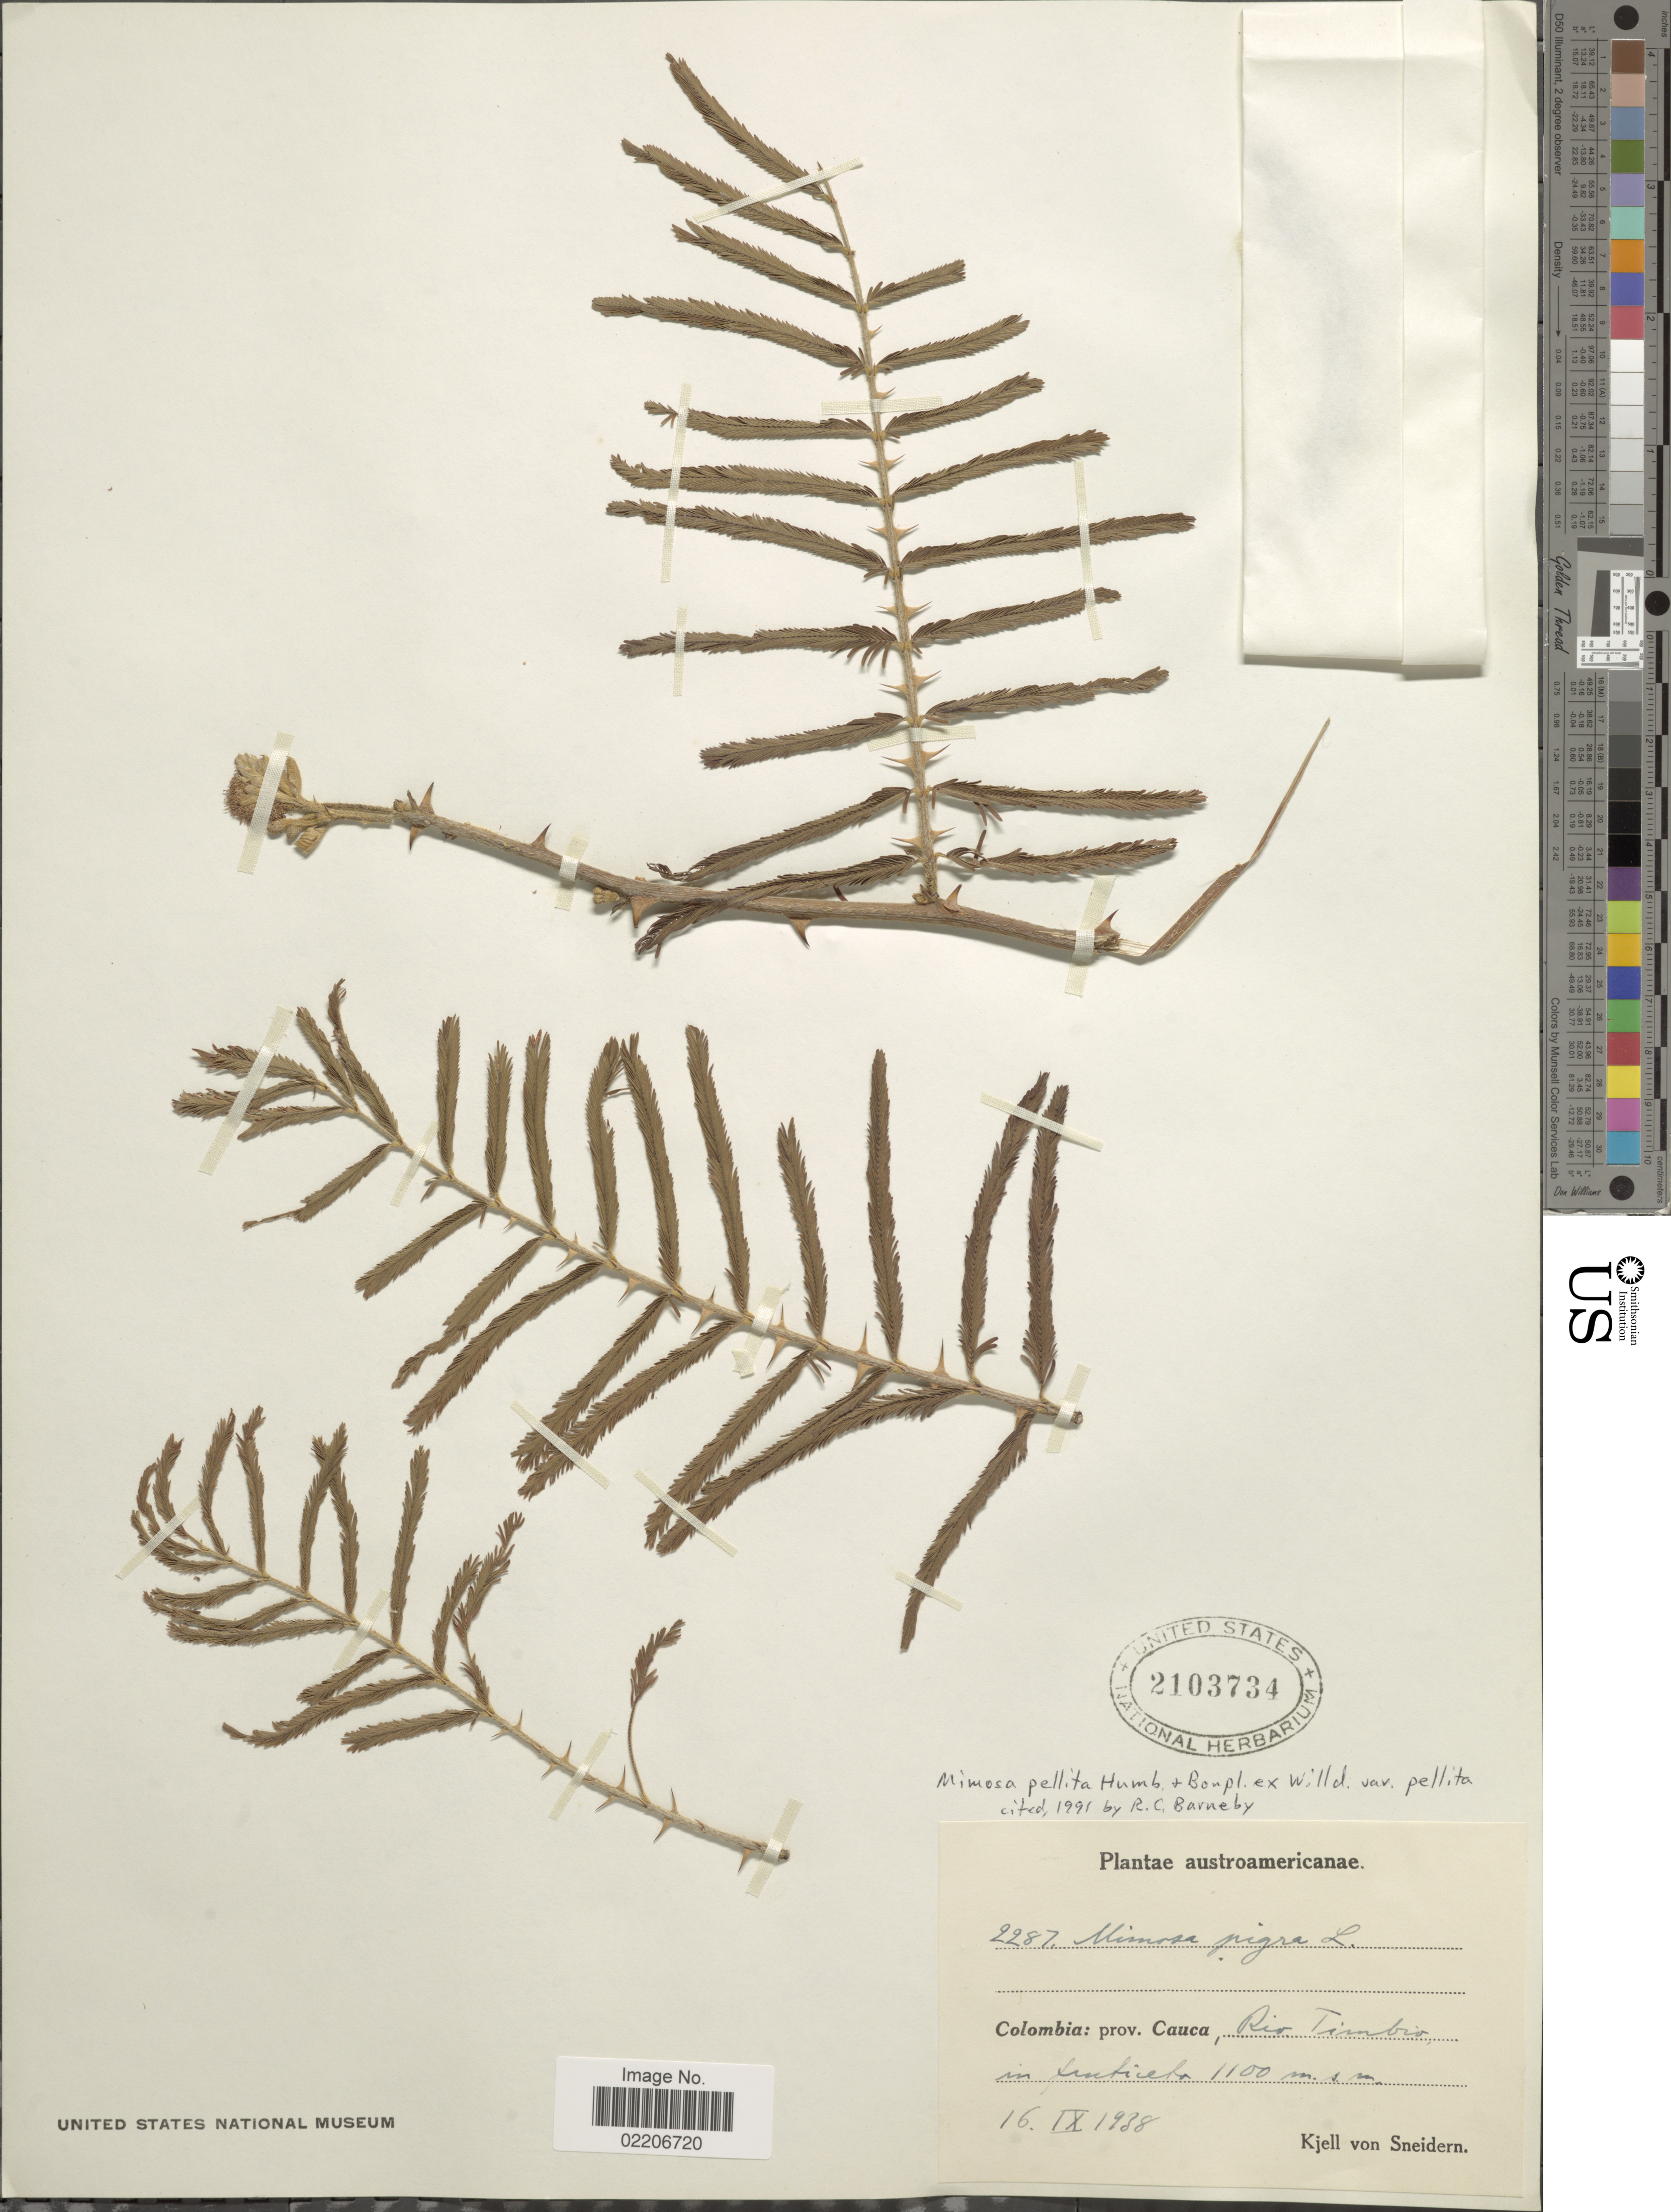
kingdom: Plantae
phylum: Tracheophyta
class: Magnoliopsida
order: Fabales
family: Fabaceae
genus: Mimosa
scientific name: Mimosa pellita var. pellita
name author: Humb. & Bonpl. ex Willd.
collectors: K. von Sneidern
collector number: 2287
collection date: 1938-09-16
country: Colombia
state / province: Cauca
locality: Austroamericanae, Rio Timbio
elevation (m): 1100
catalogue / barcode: US 2103734